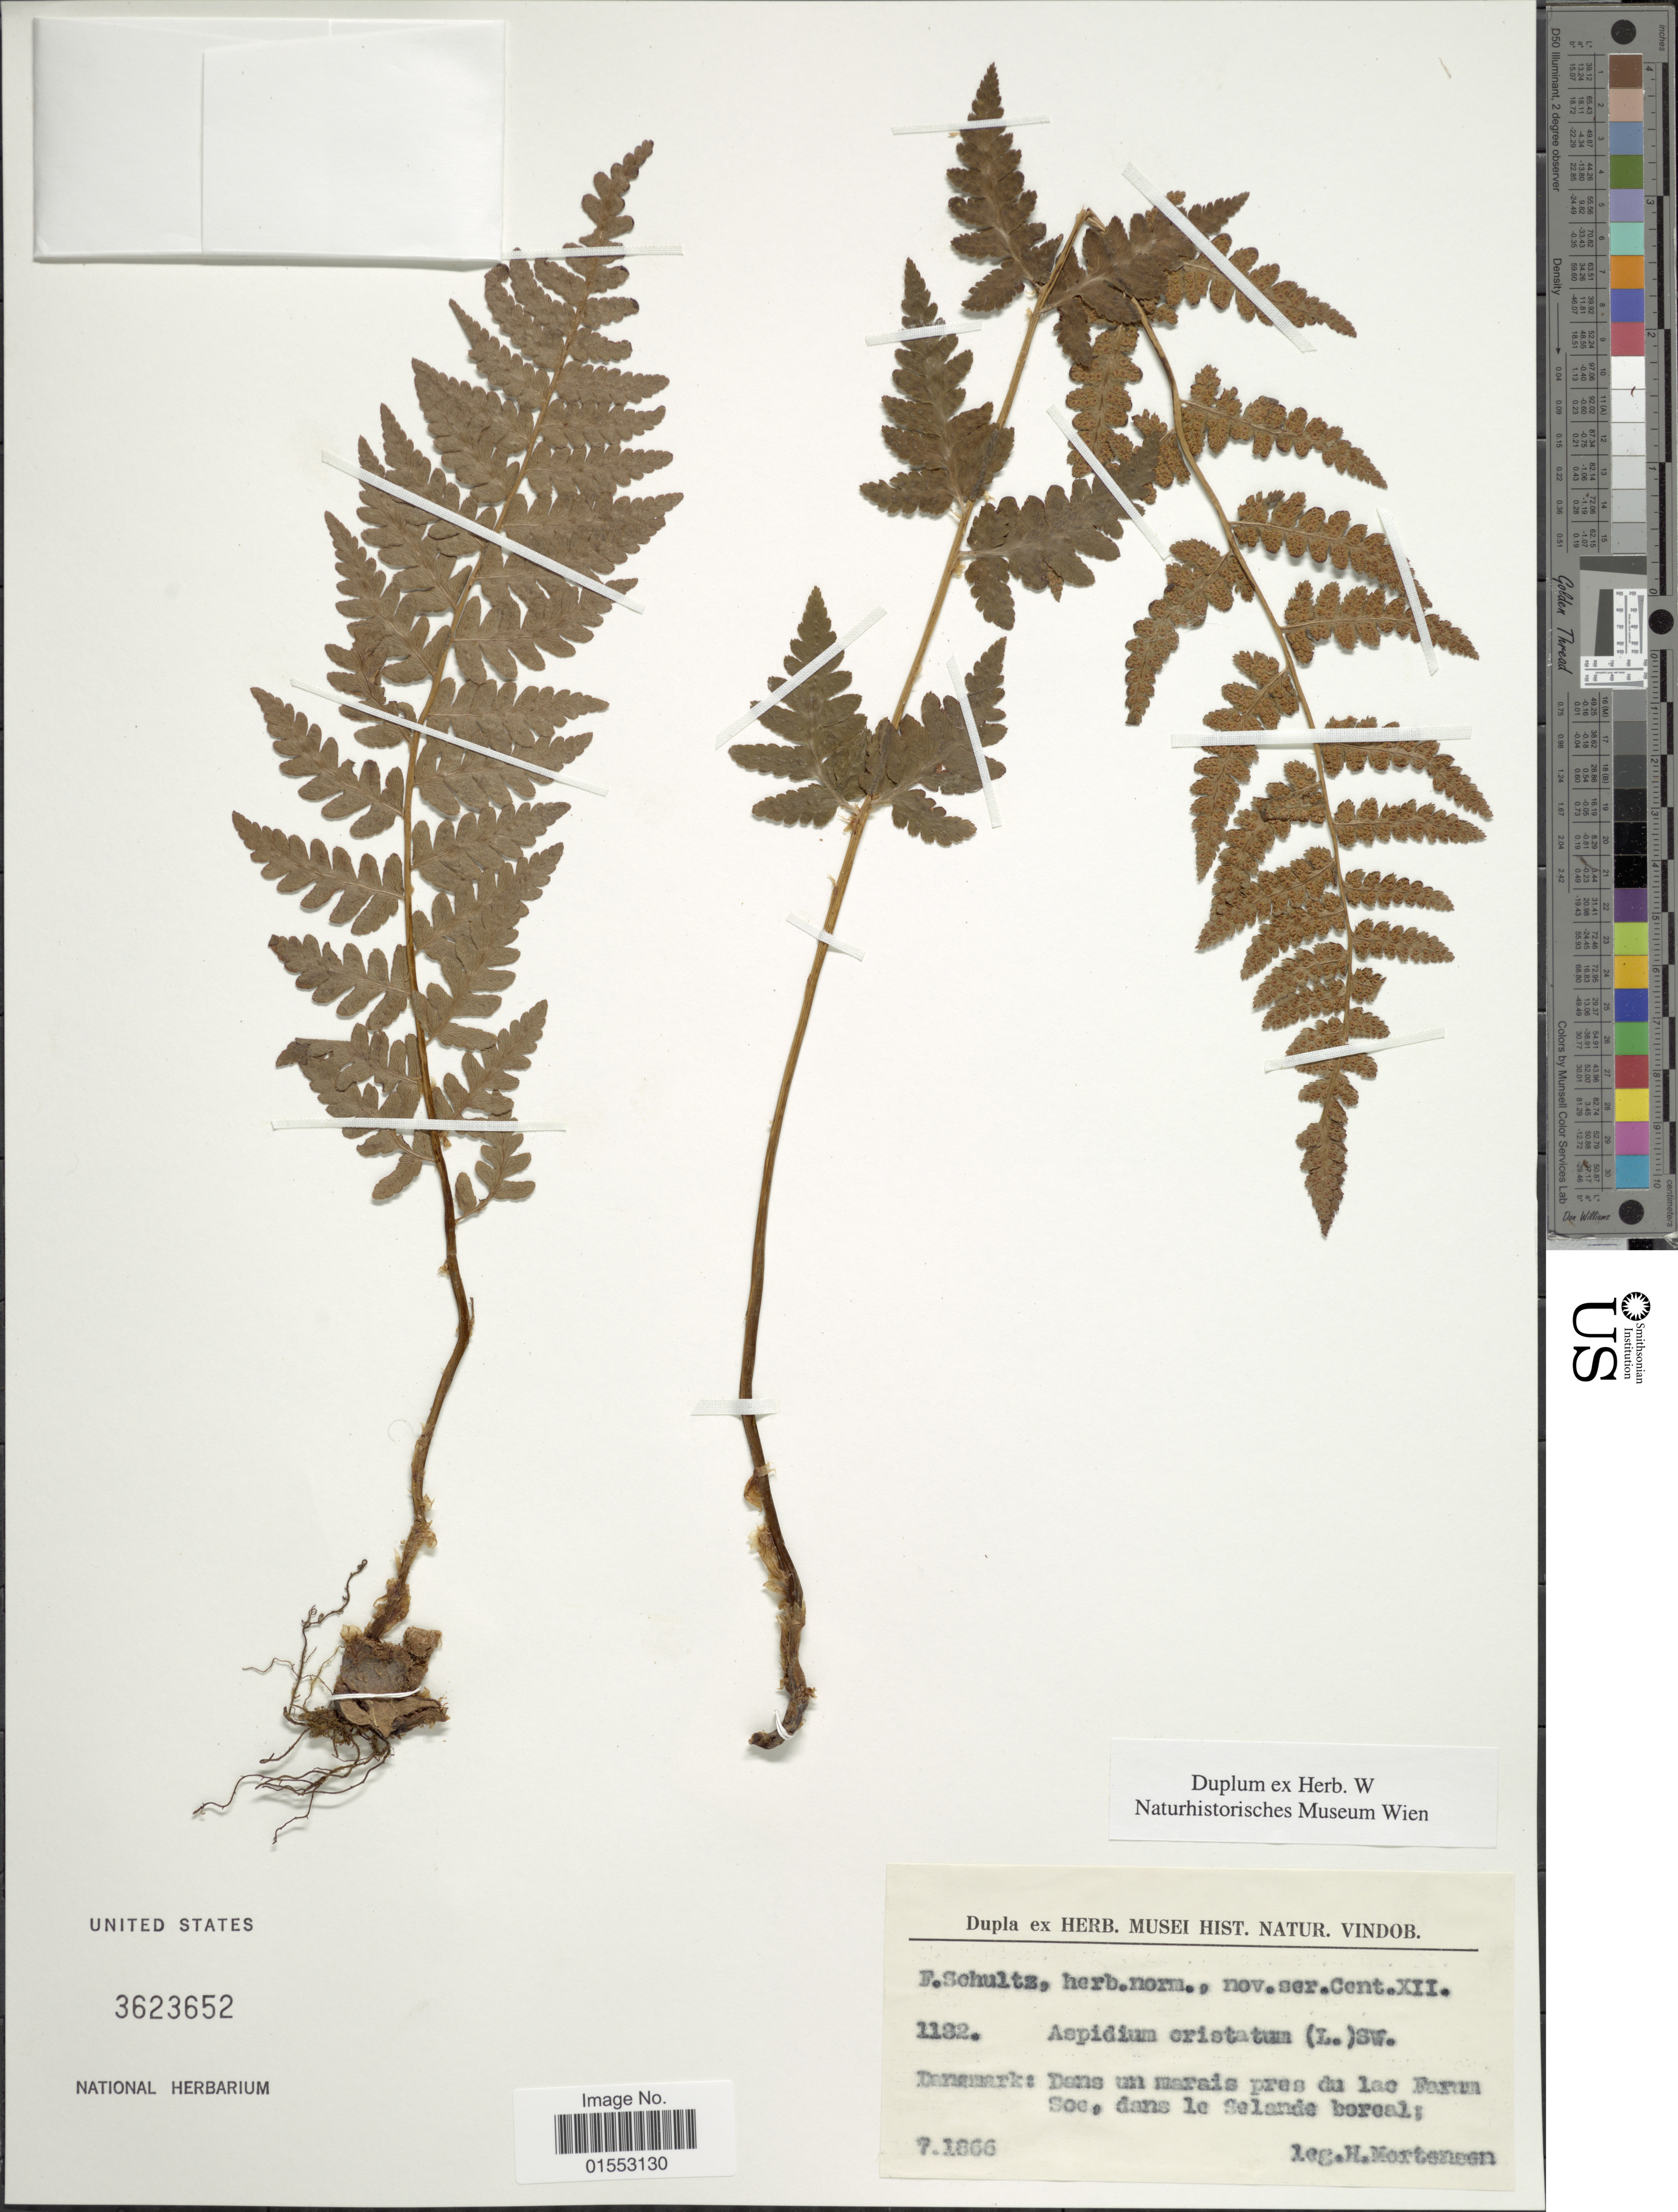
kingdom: Plantae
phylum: Tracheophyta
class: Polypodiopsida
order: Polypodiales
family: Dryopteridaceae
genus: Dryopteris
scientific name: Dryopteris cristata var. spinulosa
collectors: H. Mortensen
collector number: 1132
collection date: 1866-07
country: Denmark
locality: Dans un marais pres du lac Farum Soe, dans le Selande boreal.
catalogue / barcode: US 3623652